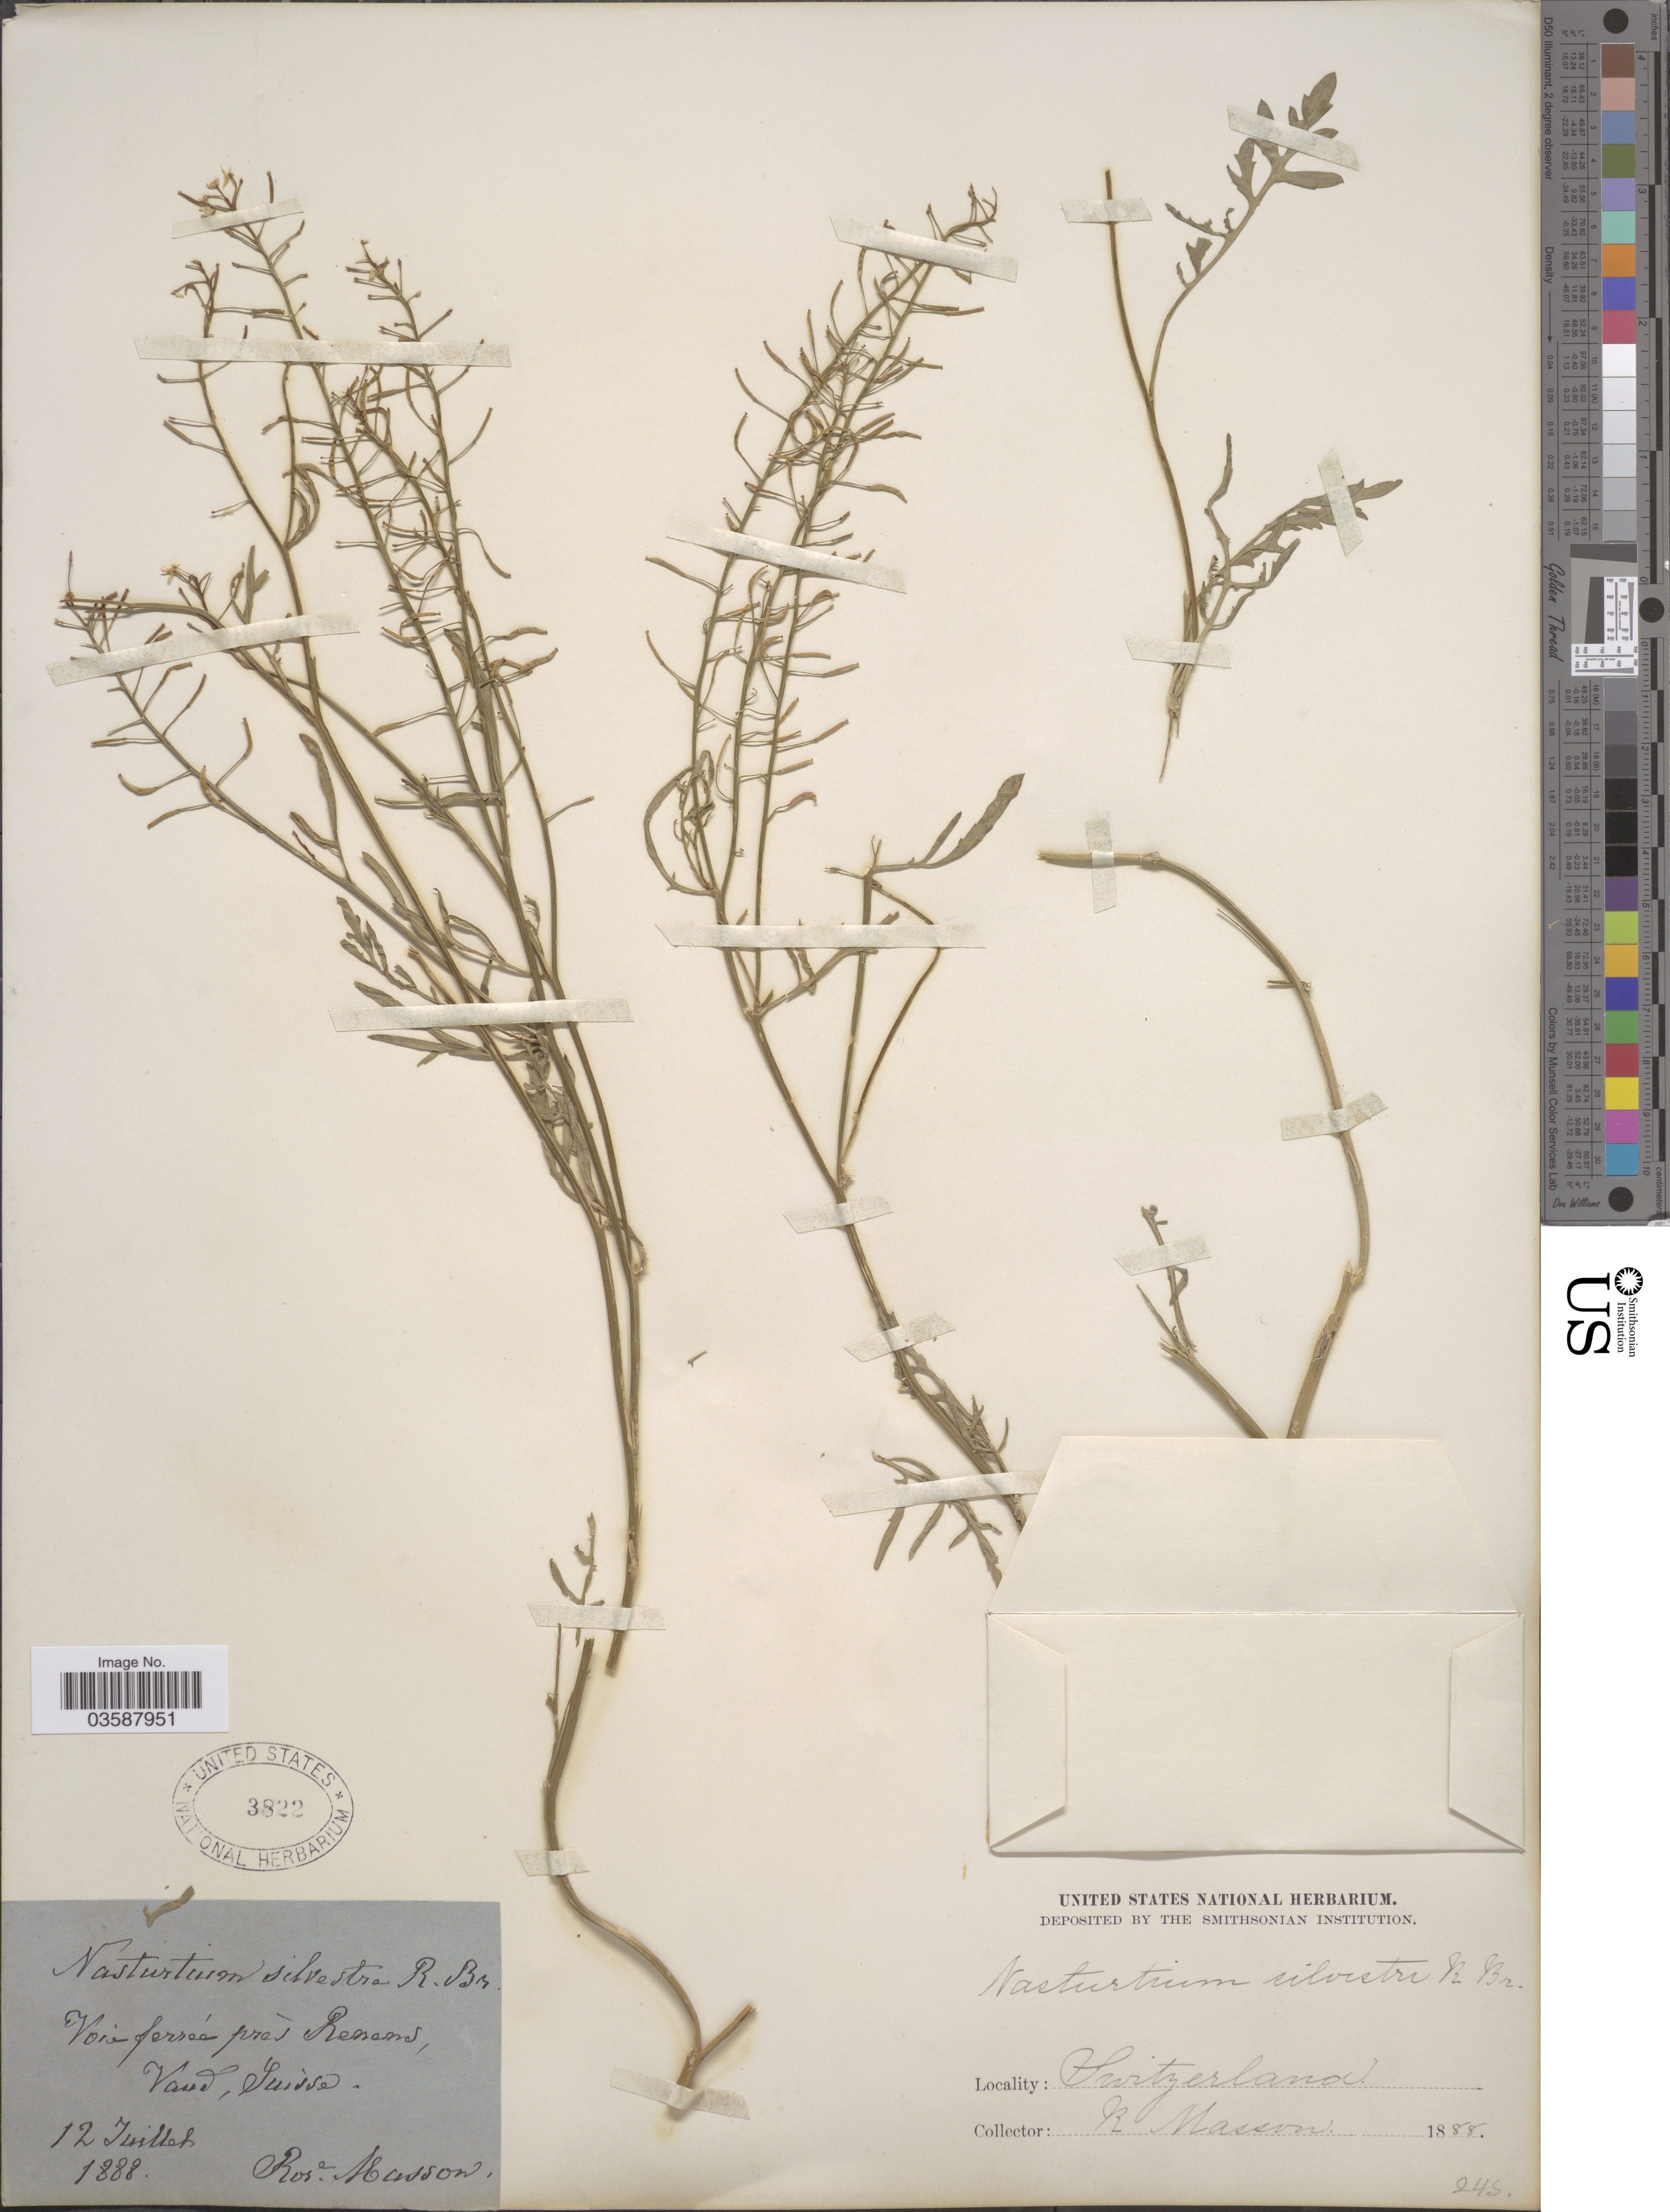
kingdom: Plantae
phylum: Tracheophyta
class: Magnoliopsida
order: Brassicales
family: Brassicaceae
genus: Rorippa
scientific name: Rorippa sylvestris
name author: (L.) Besser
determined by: Strong, M. T., (US), Smithsonian Institution - National Museum of Natural History (UNITED STATES)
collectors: R. Masson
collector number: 245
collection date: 1888-07-12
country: Switzerland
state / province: Vaud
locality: Voie ferrée près Renens, Suisse.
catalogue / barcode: US 3822